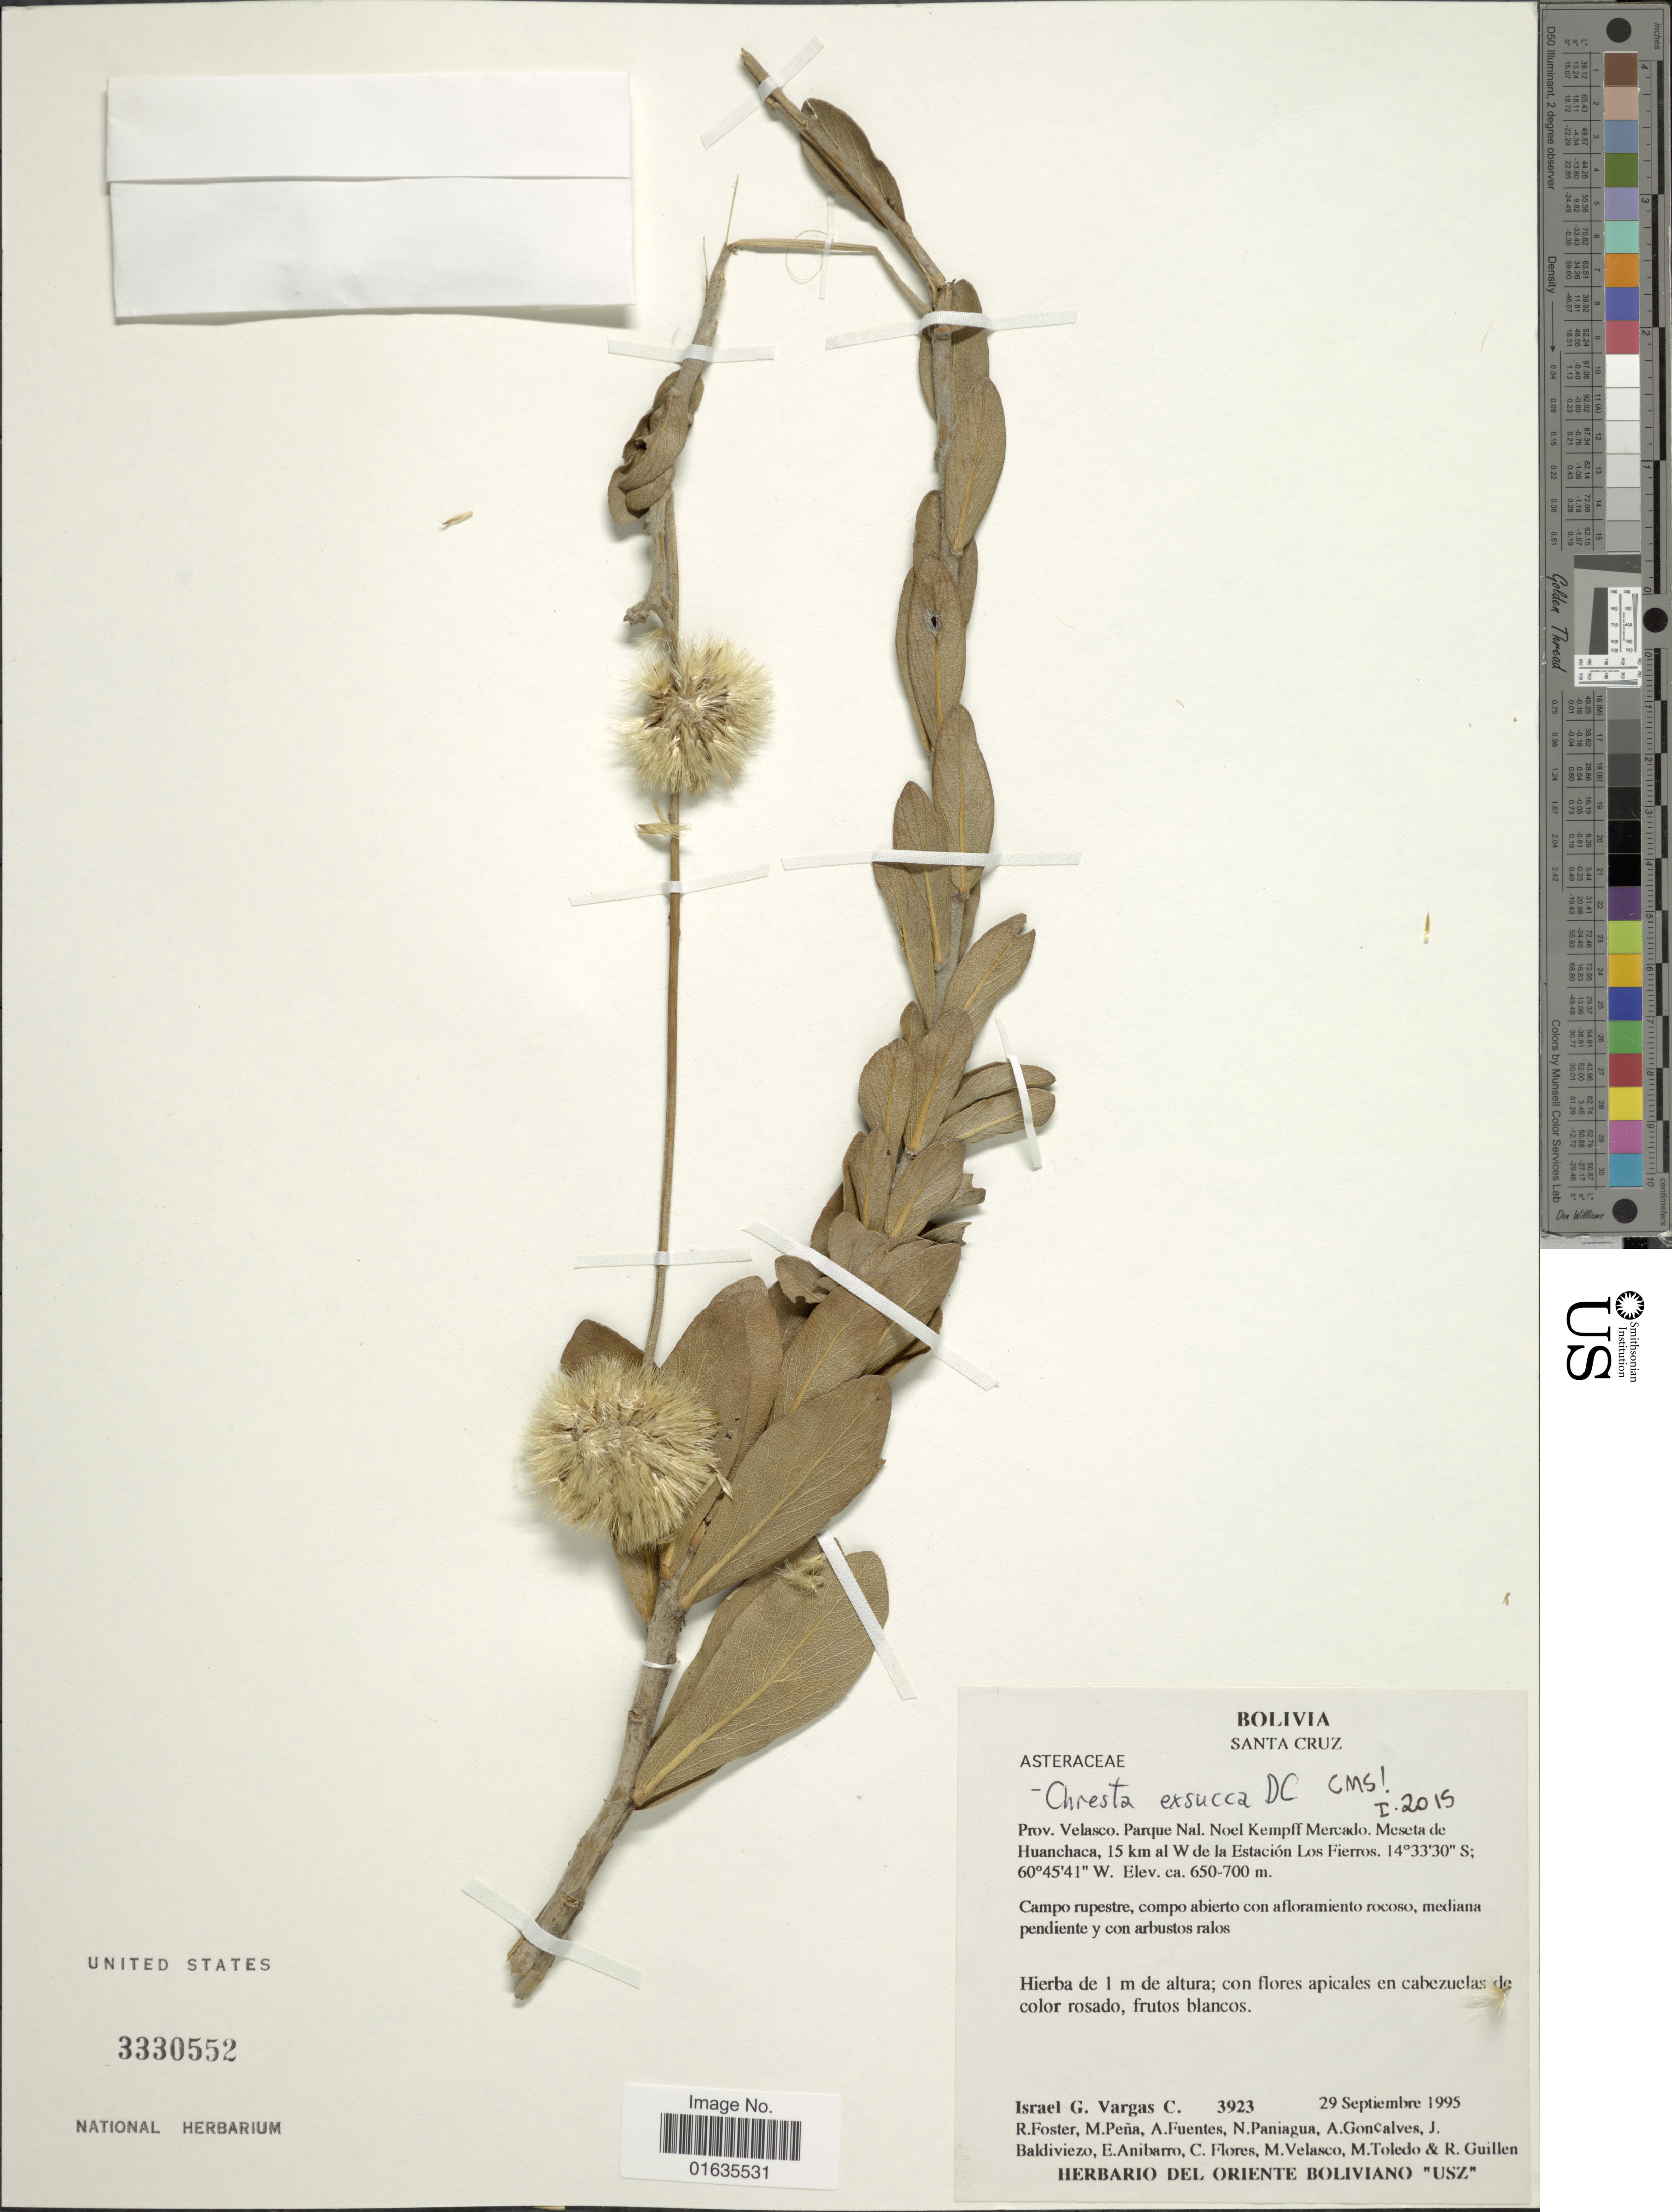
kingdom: Plantae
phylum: Tracheophyta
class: Magnoliopsida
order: Asterales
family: Asteraceae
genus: Chresta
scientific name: Chresta exsucca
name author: DC.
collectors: I. G. Vargas C.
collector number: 3923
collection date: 1995-09-29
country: Bolivia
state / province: Santa Cruz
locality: Prov. Velasco, Parque Nal. Noel Kempff Mercado, Meseta de Huanchaca, 15 km al W de la Estacion Los Fierros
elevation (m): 650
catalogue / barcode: US 3330552